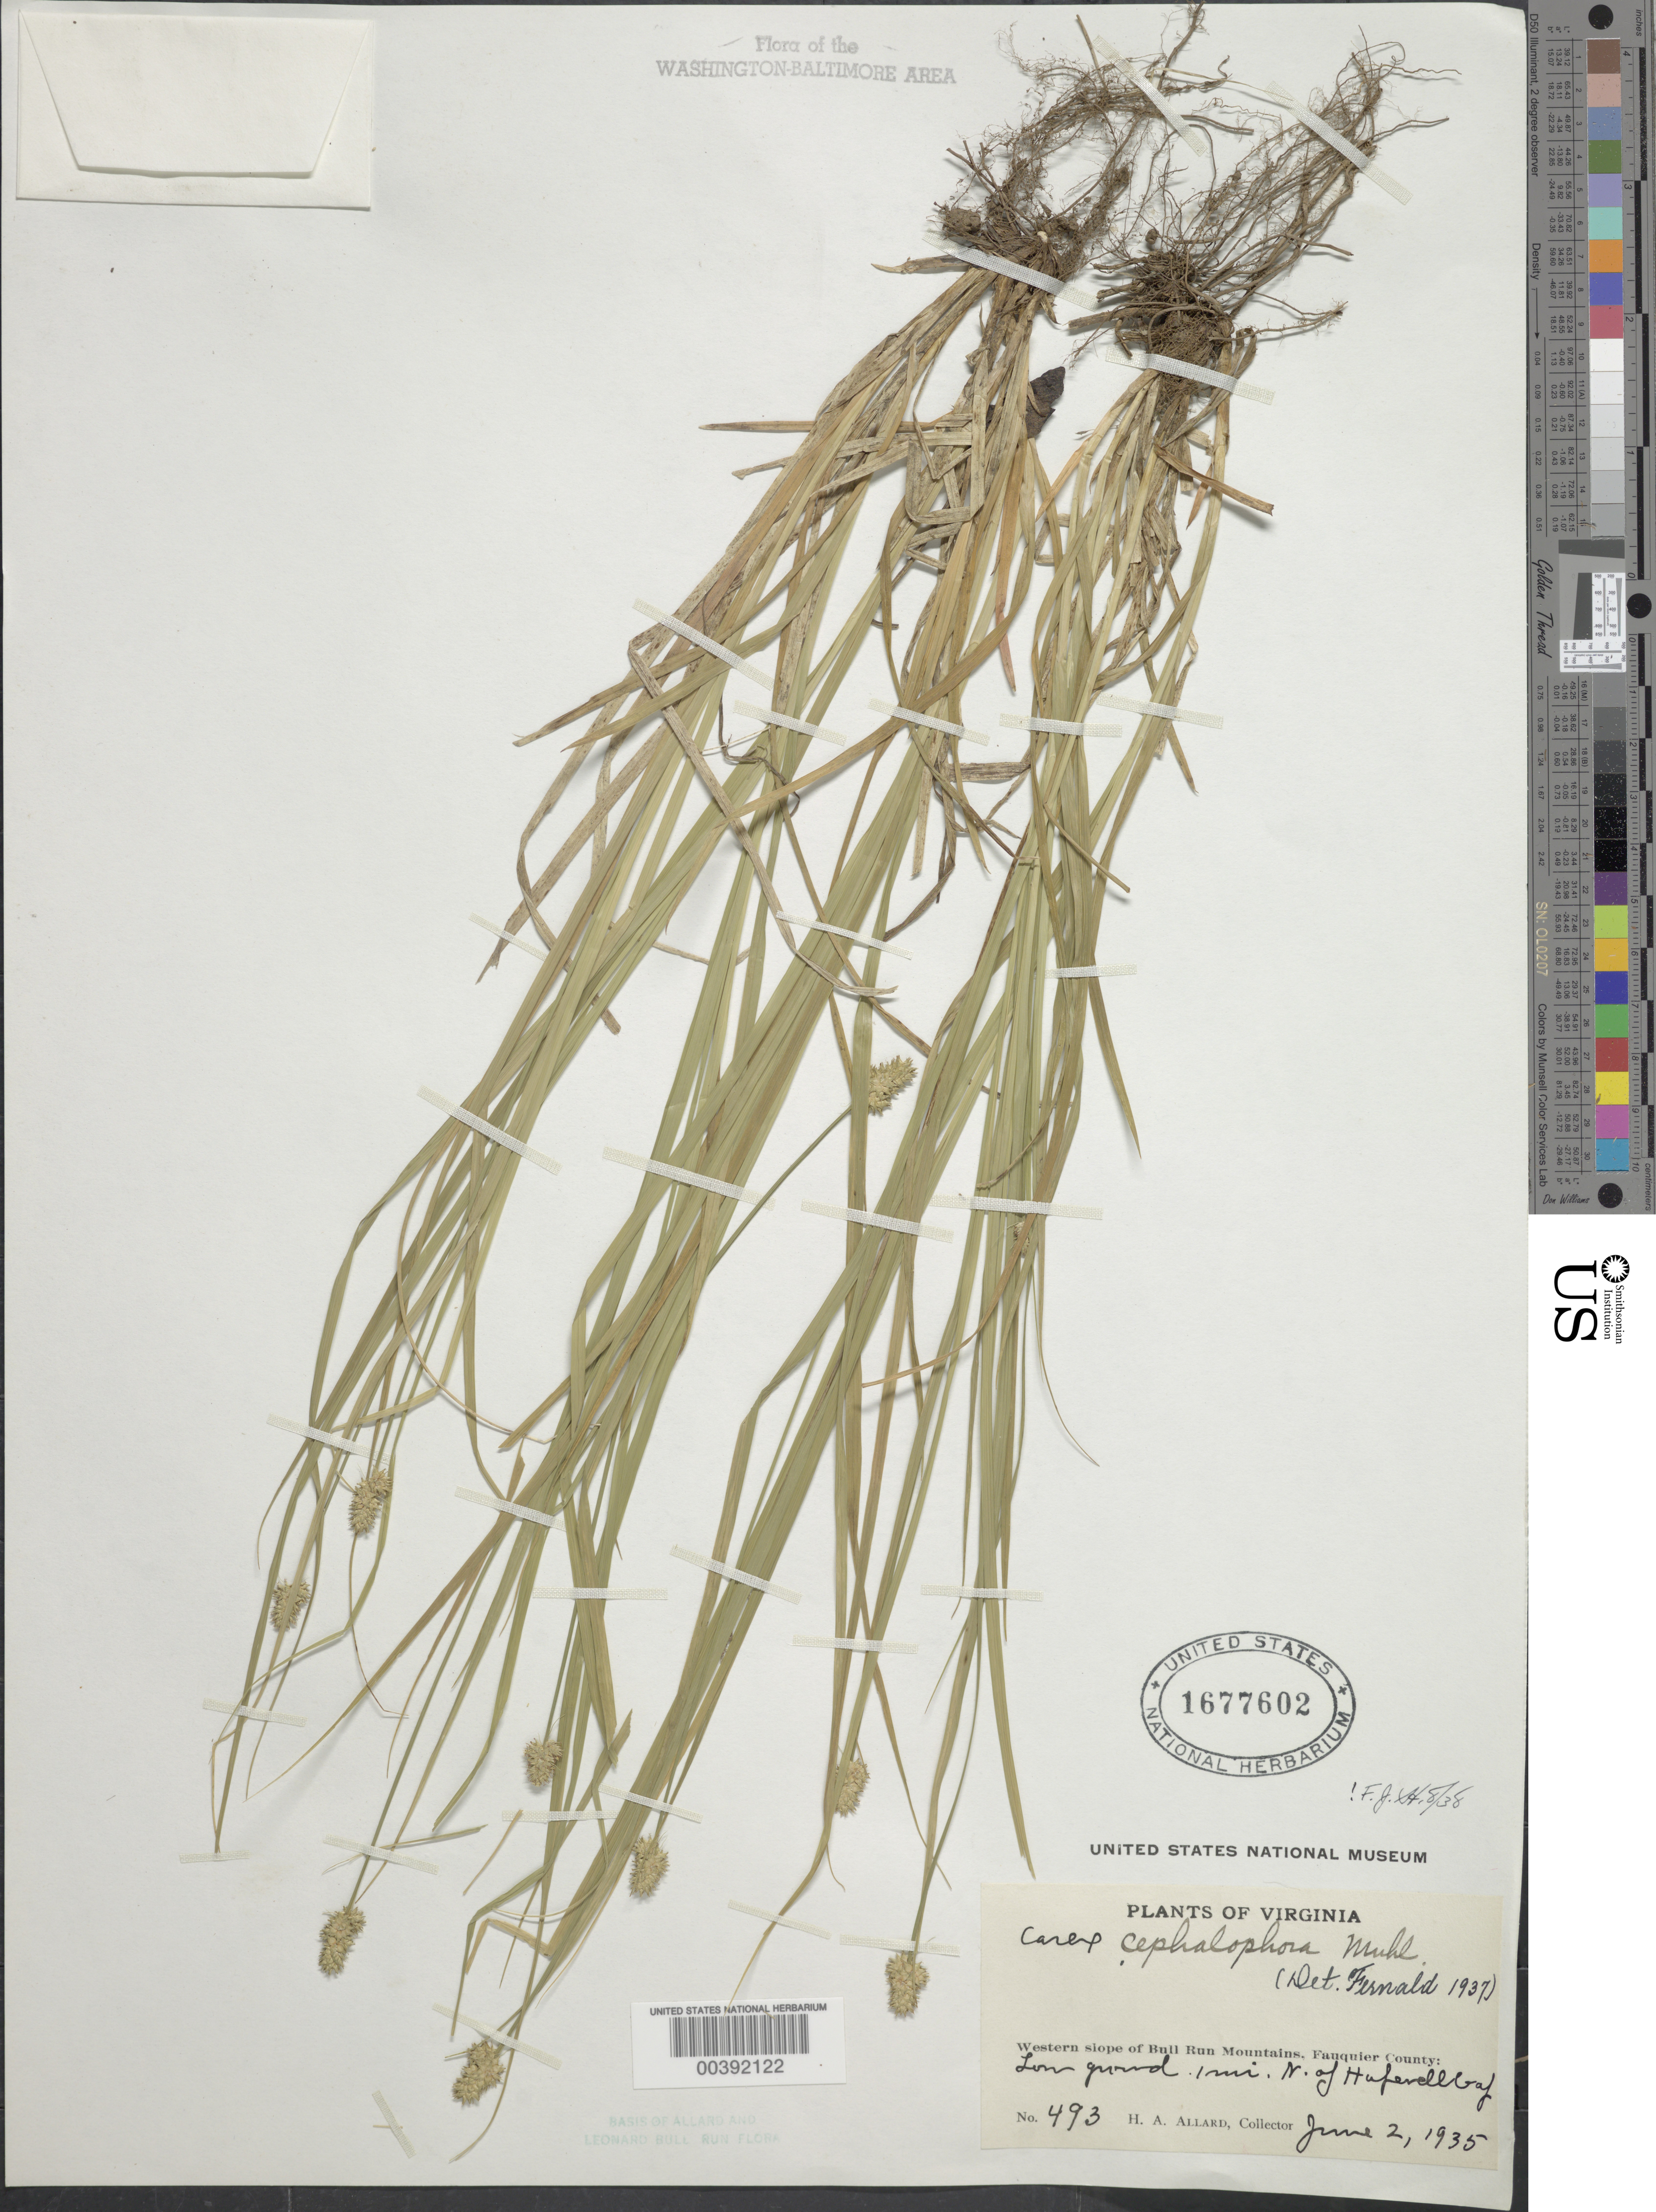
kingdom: Plantae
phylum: Tracheophyta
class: Liliopsida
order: Poales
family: Cyperaceae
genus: Carex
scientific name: Carex cephalophora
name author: Muhl. ex Willd.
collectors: H. A. Allard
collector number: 493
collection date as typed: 02 Jun 1935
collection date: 1935-06-02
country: United States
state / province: Virginia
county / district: Fauquier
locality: N of Hopewell Gap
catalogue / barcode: US 1677602